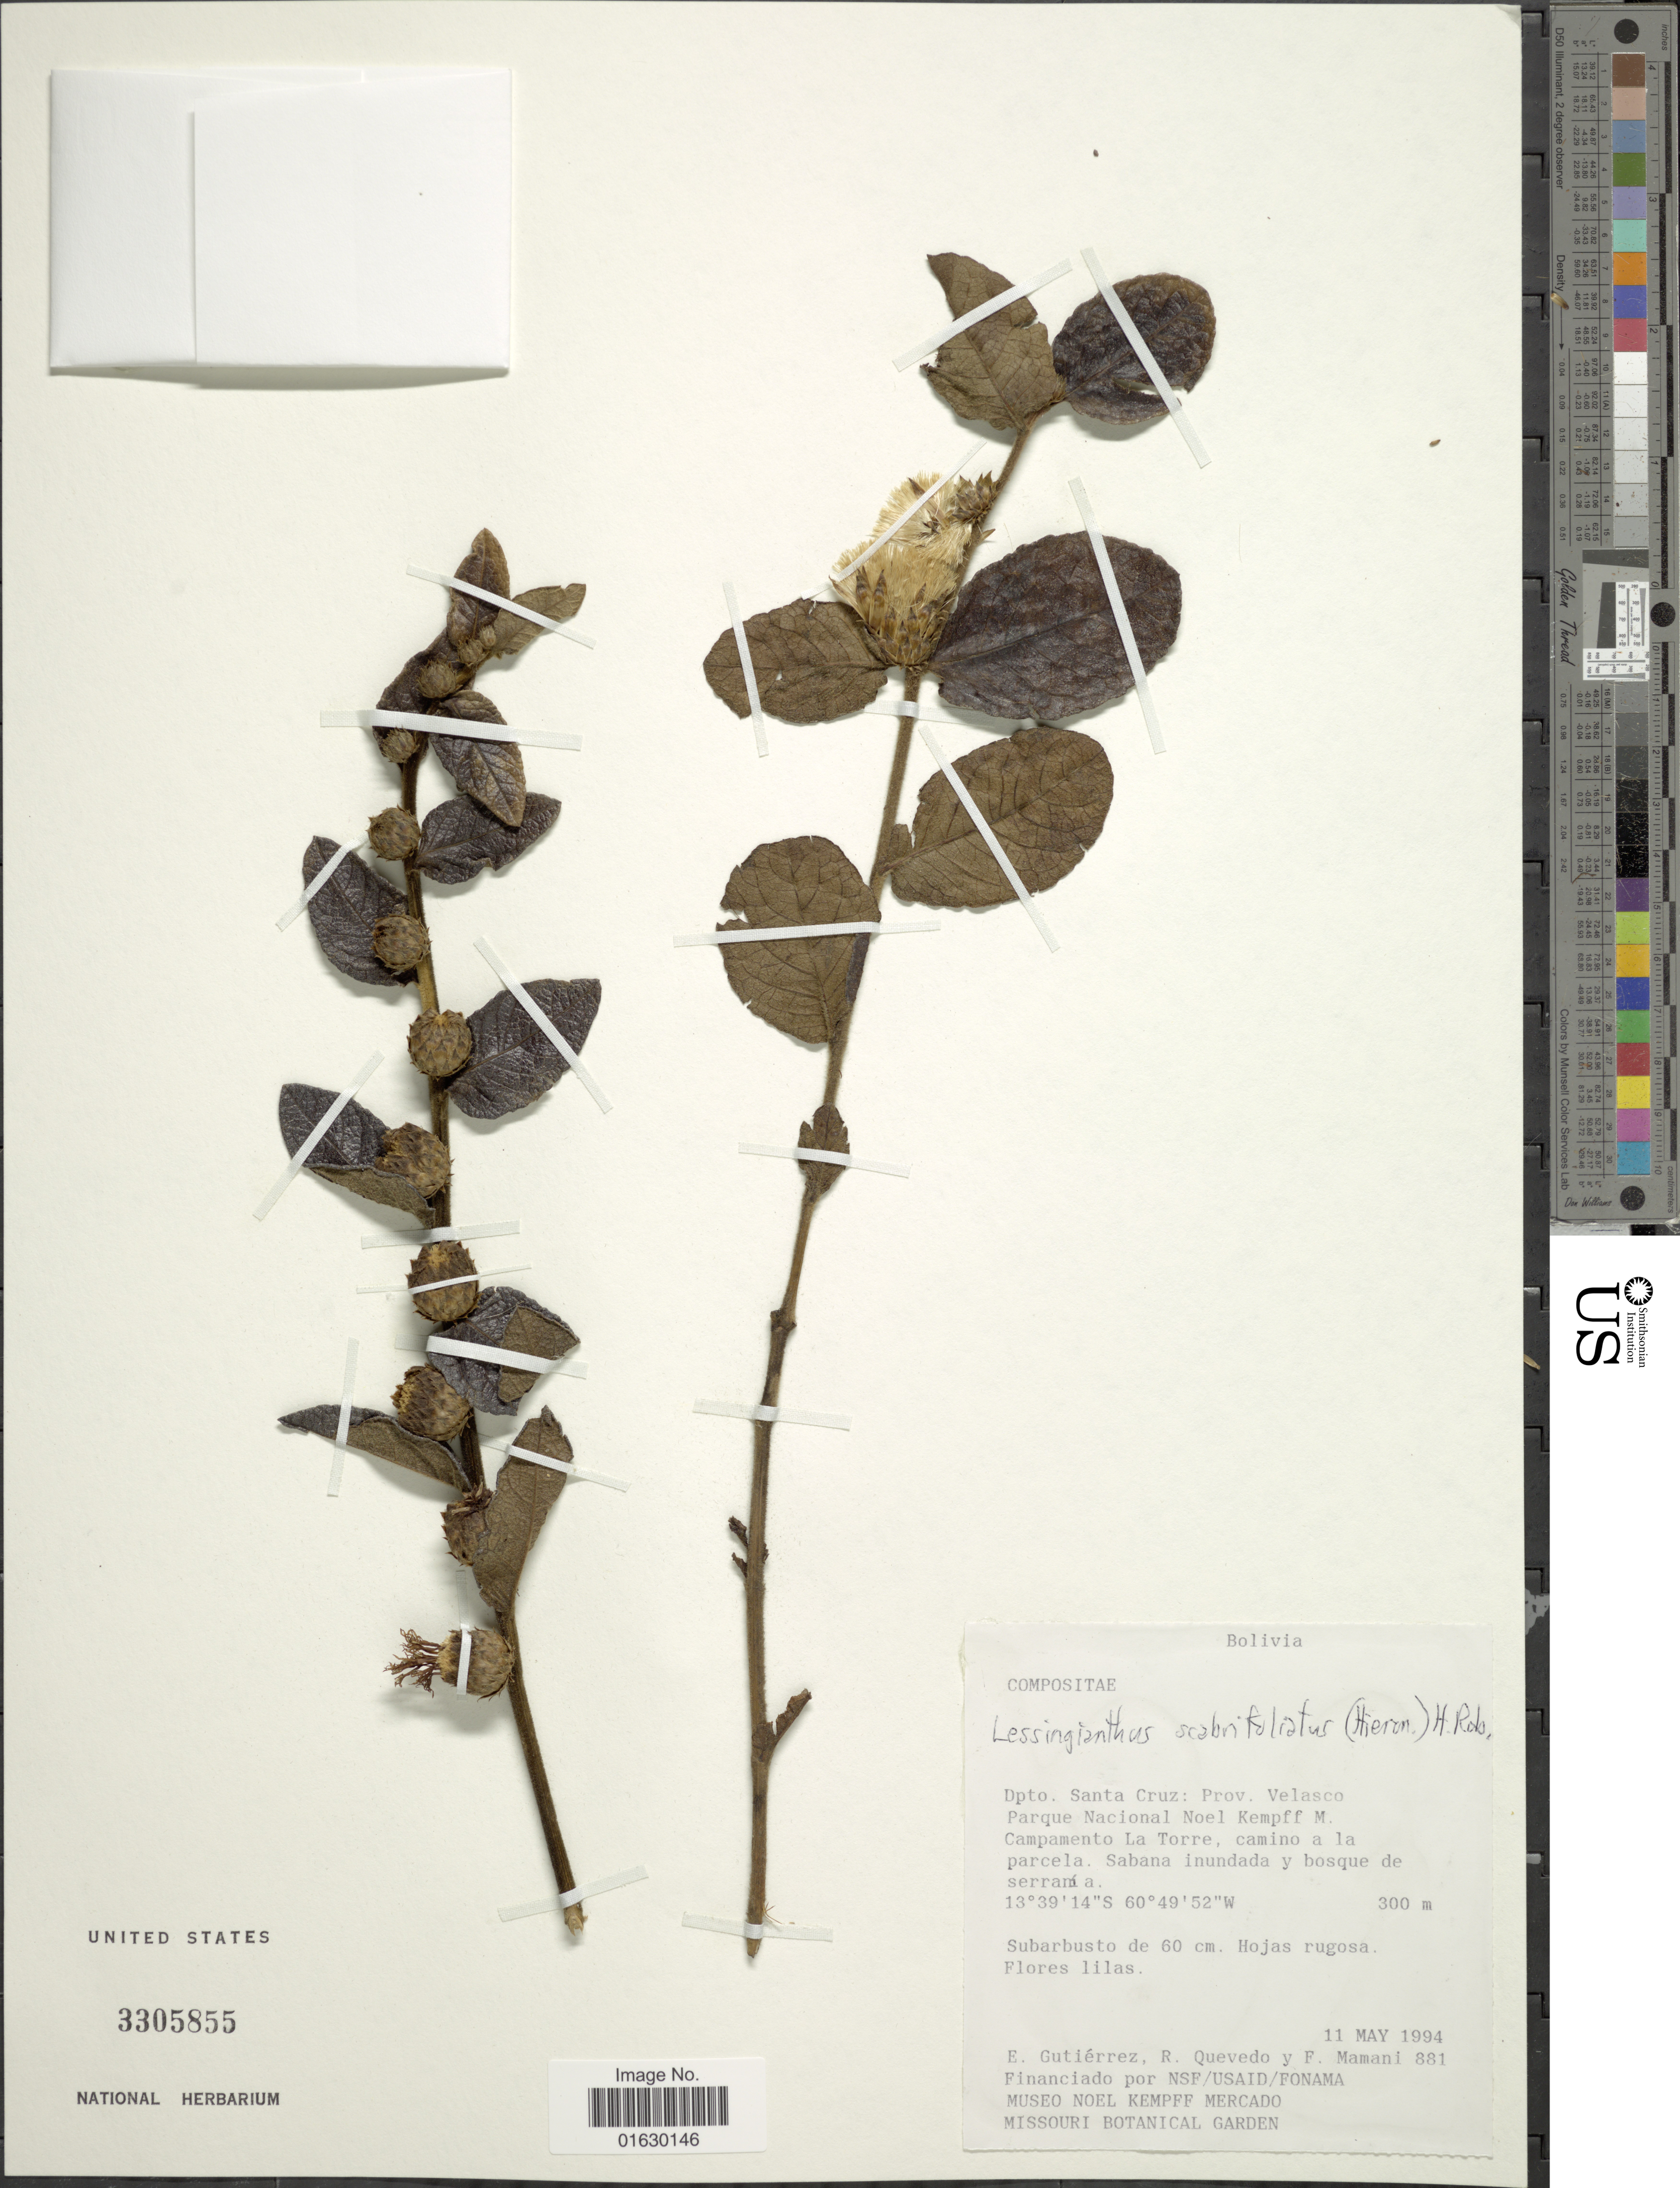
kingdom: Plantae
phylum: Tracheophyta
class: Magnoliopsida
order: Asterales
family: Asteraceae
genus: Lessingianthus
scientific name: Lessingianthus scabrifoliatus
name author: (Hieron.) H. Rob.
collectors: E. Gutiérrez, R. Quevedo & F. Mamani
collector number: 881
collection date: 1994-05-11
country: Bolivia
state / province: Santa Cruz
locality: Dpto. Santa Cruz, Prov. Velasco, Parque Nacional Noel Kempff M. Campamento La Torre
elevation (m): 300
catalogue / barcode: US 3305855